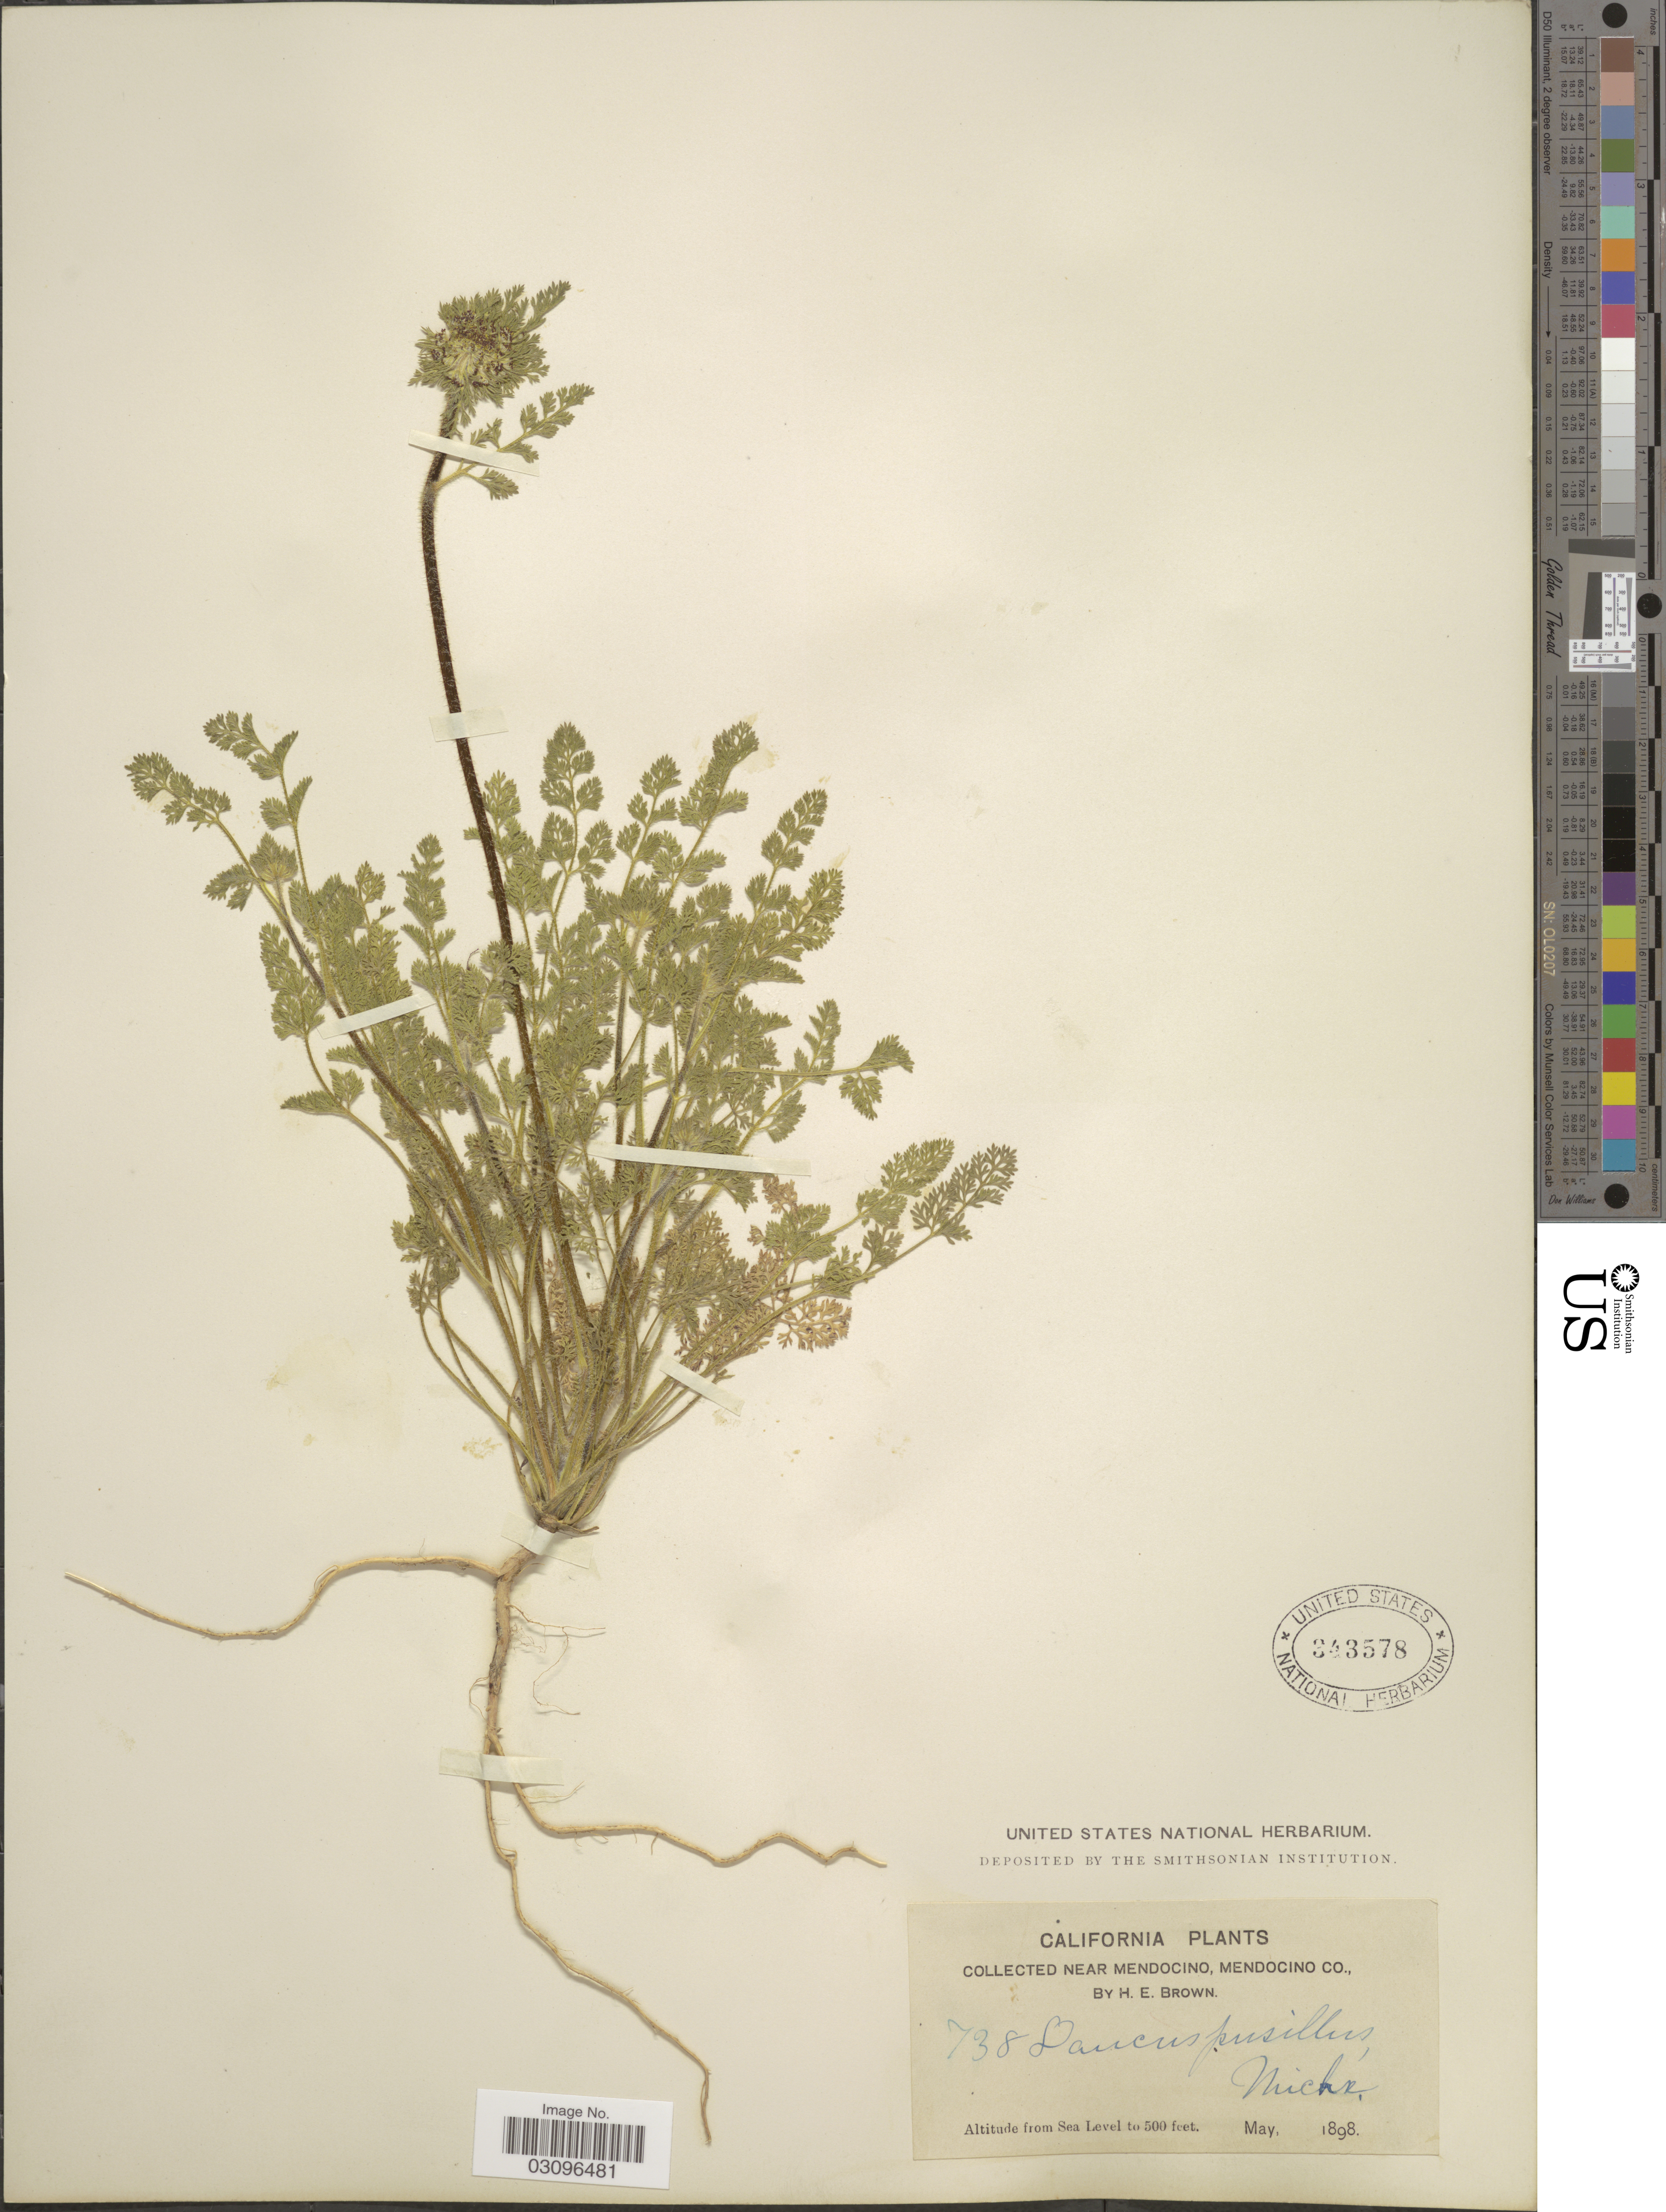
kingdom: Plantae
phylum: Tracheophyta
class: Magnoliopsida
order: Apiales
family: Apiaceae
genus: Daucus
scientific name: Daucus pusillus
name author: Michx.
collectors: H. E. Brown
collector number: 738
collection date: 1898-05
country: United States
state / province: California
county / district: Mendocino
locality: Near Mendocino, Mendocino Co.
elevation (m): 0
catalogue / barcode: US 343578